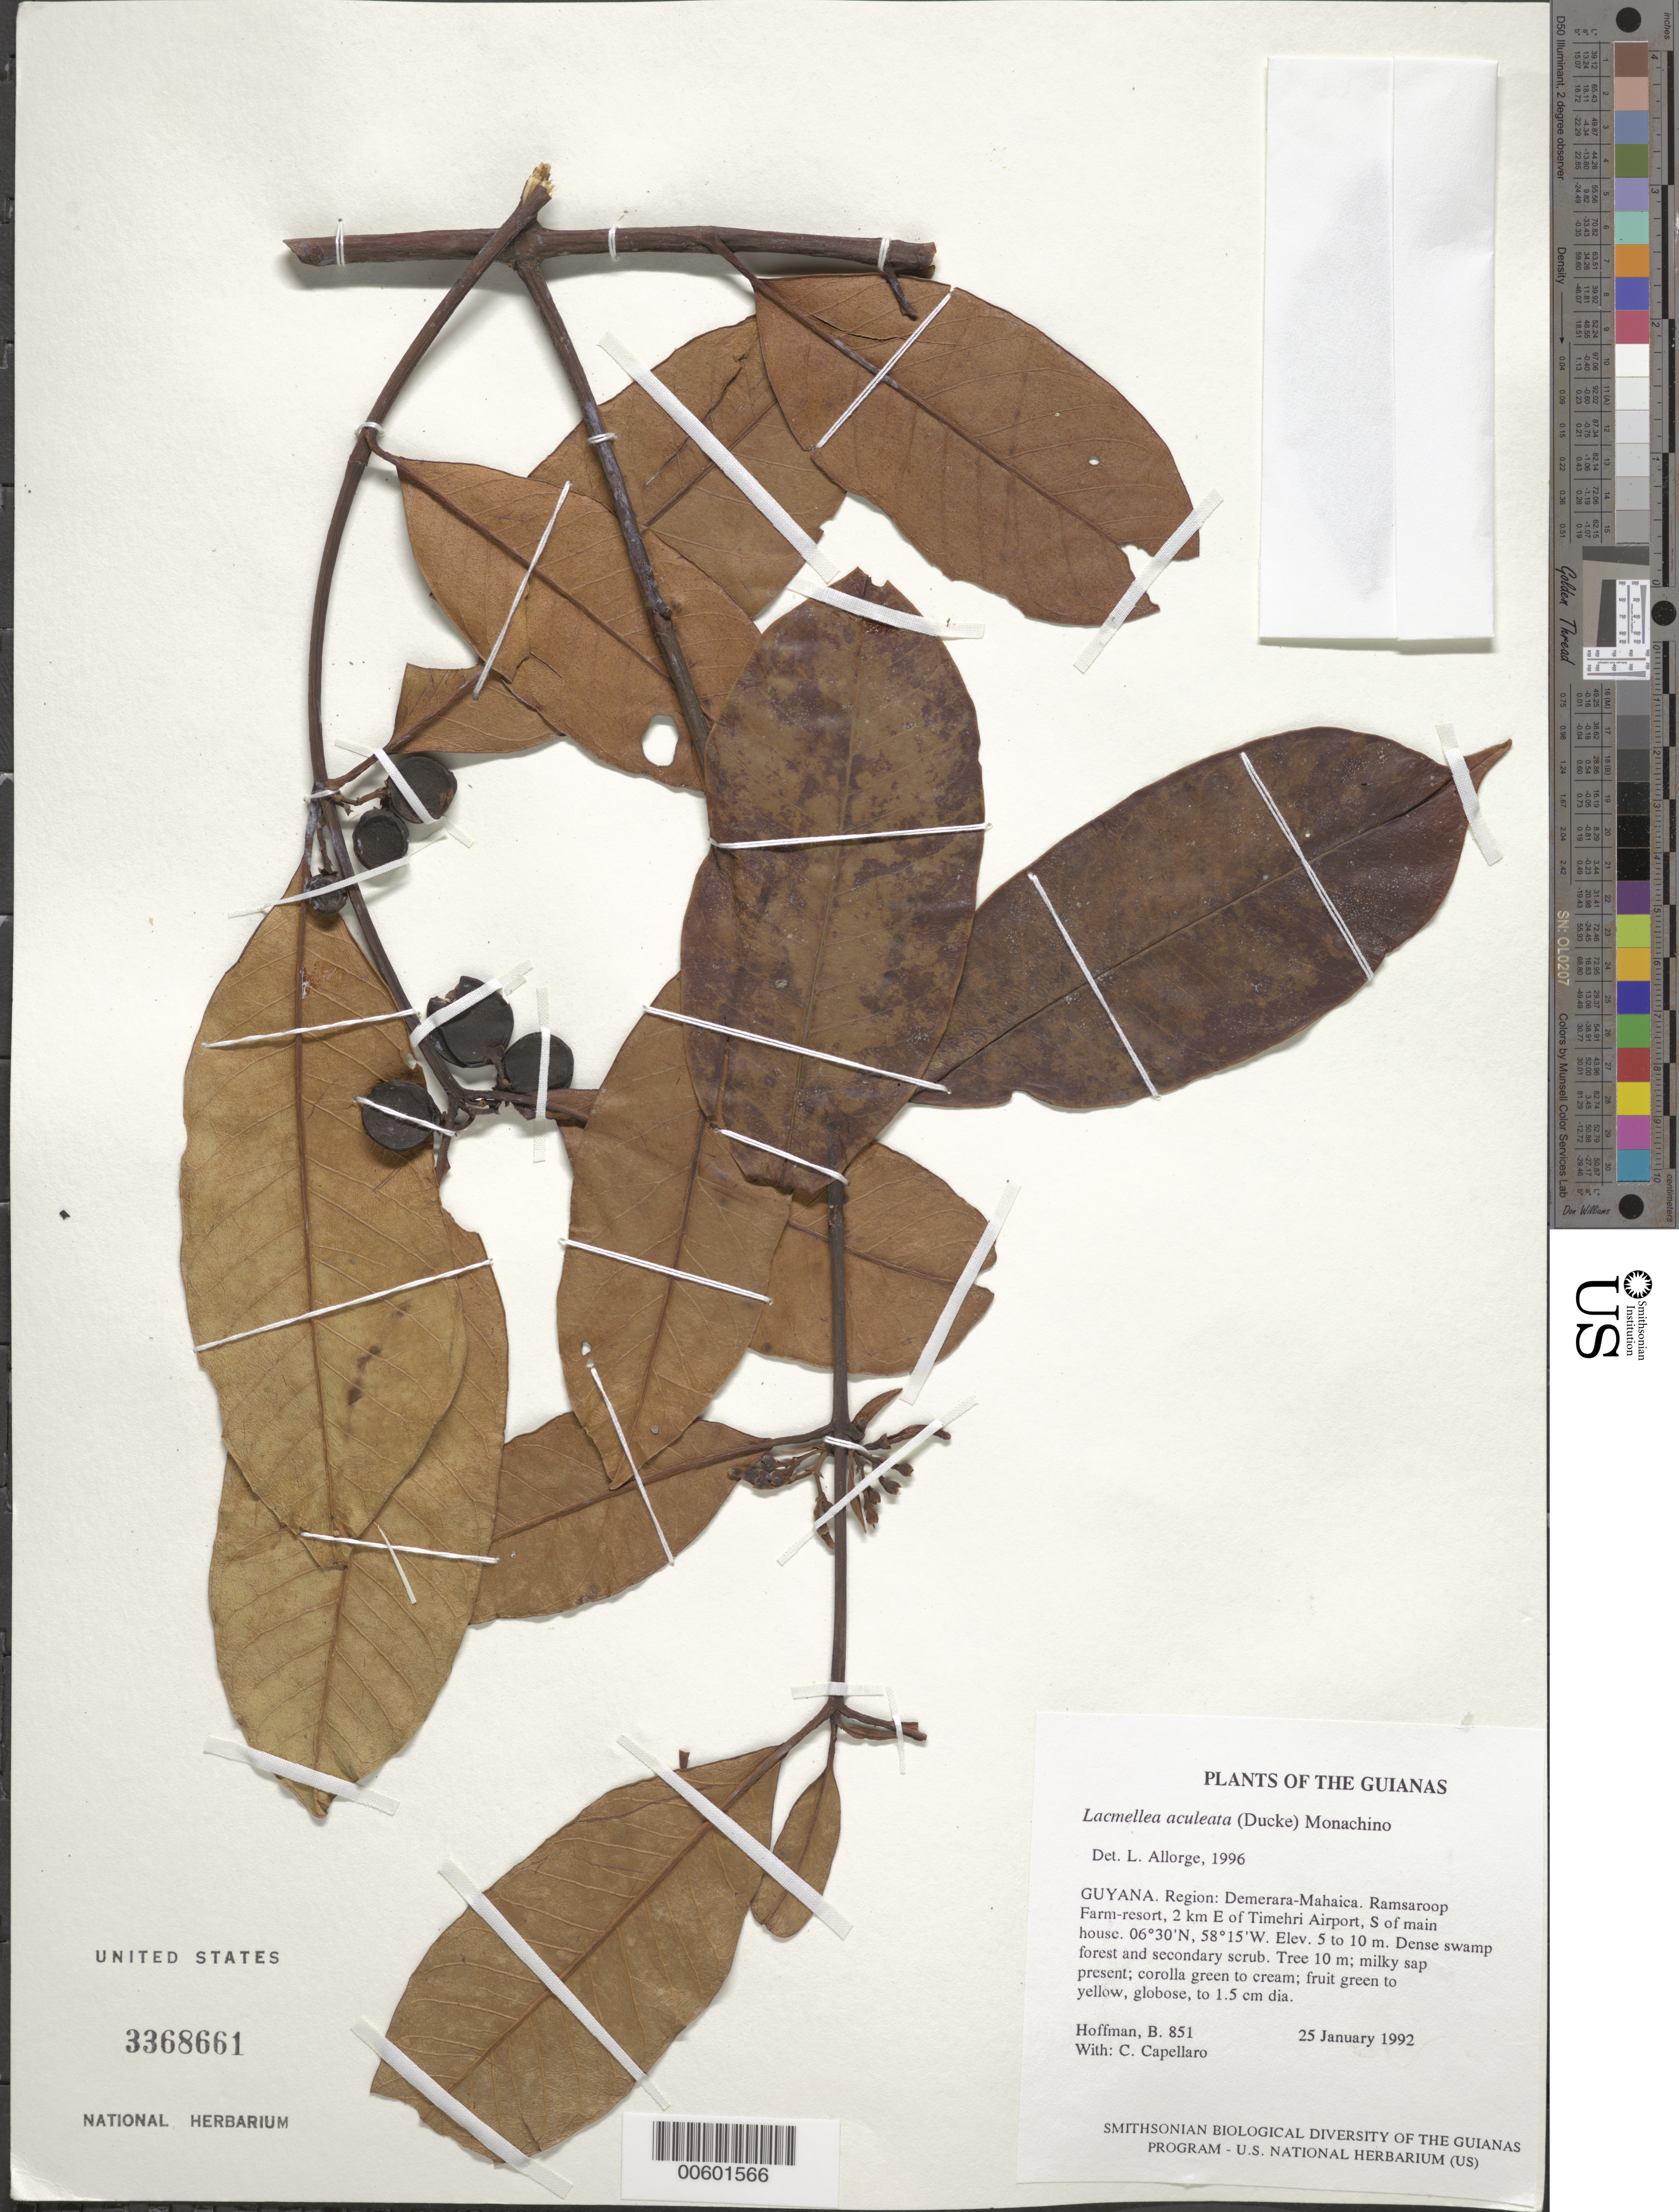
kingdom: Plantae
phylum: Tracheophyta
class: Magnoliopsida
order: Gentianales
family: Apocynaceae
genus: Lacmellea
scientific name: Lacmellea aculeata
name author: (Ducke) Monach.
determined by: Allorge, L.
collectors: B. Hoffman & C. Capellaro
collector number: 851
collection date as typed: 25 January 1992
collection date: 1992-01-25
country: Guyana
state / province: Demerara-Mahaica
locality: Ramsaroop Farm-resort, 2 km E of Timehri Airport, S of main house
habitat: Dense swamp forest and secondary scrub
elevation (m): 5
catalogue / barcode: US 3368661